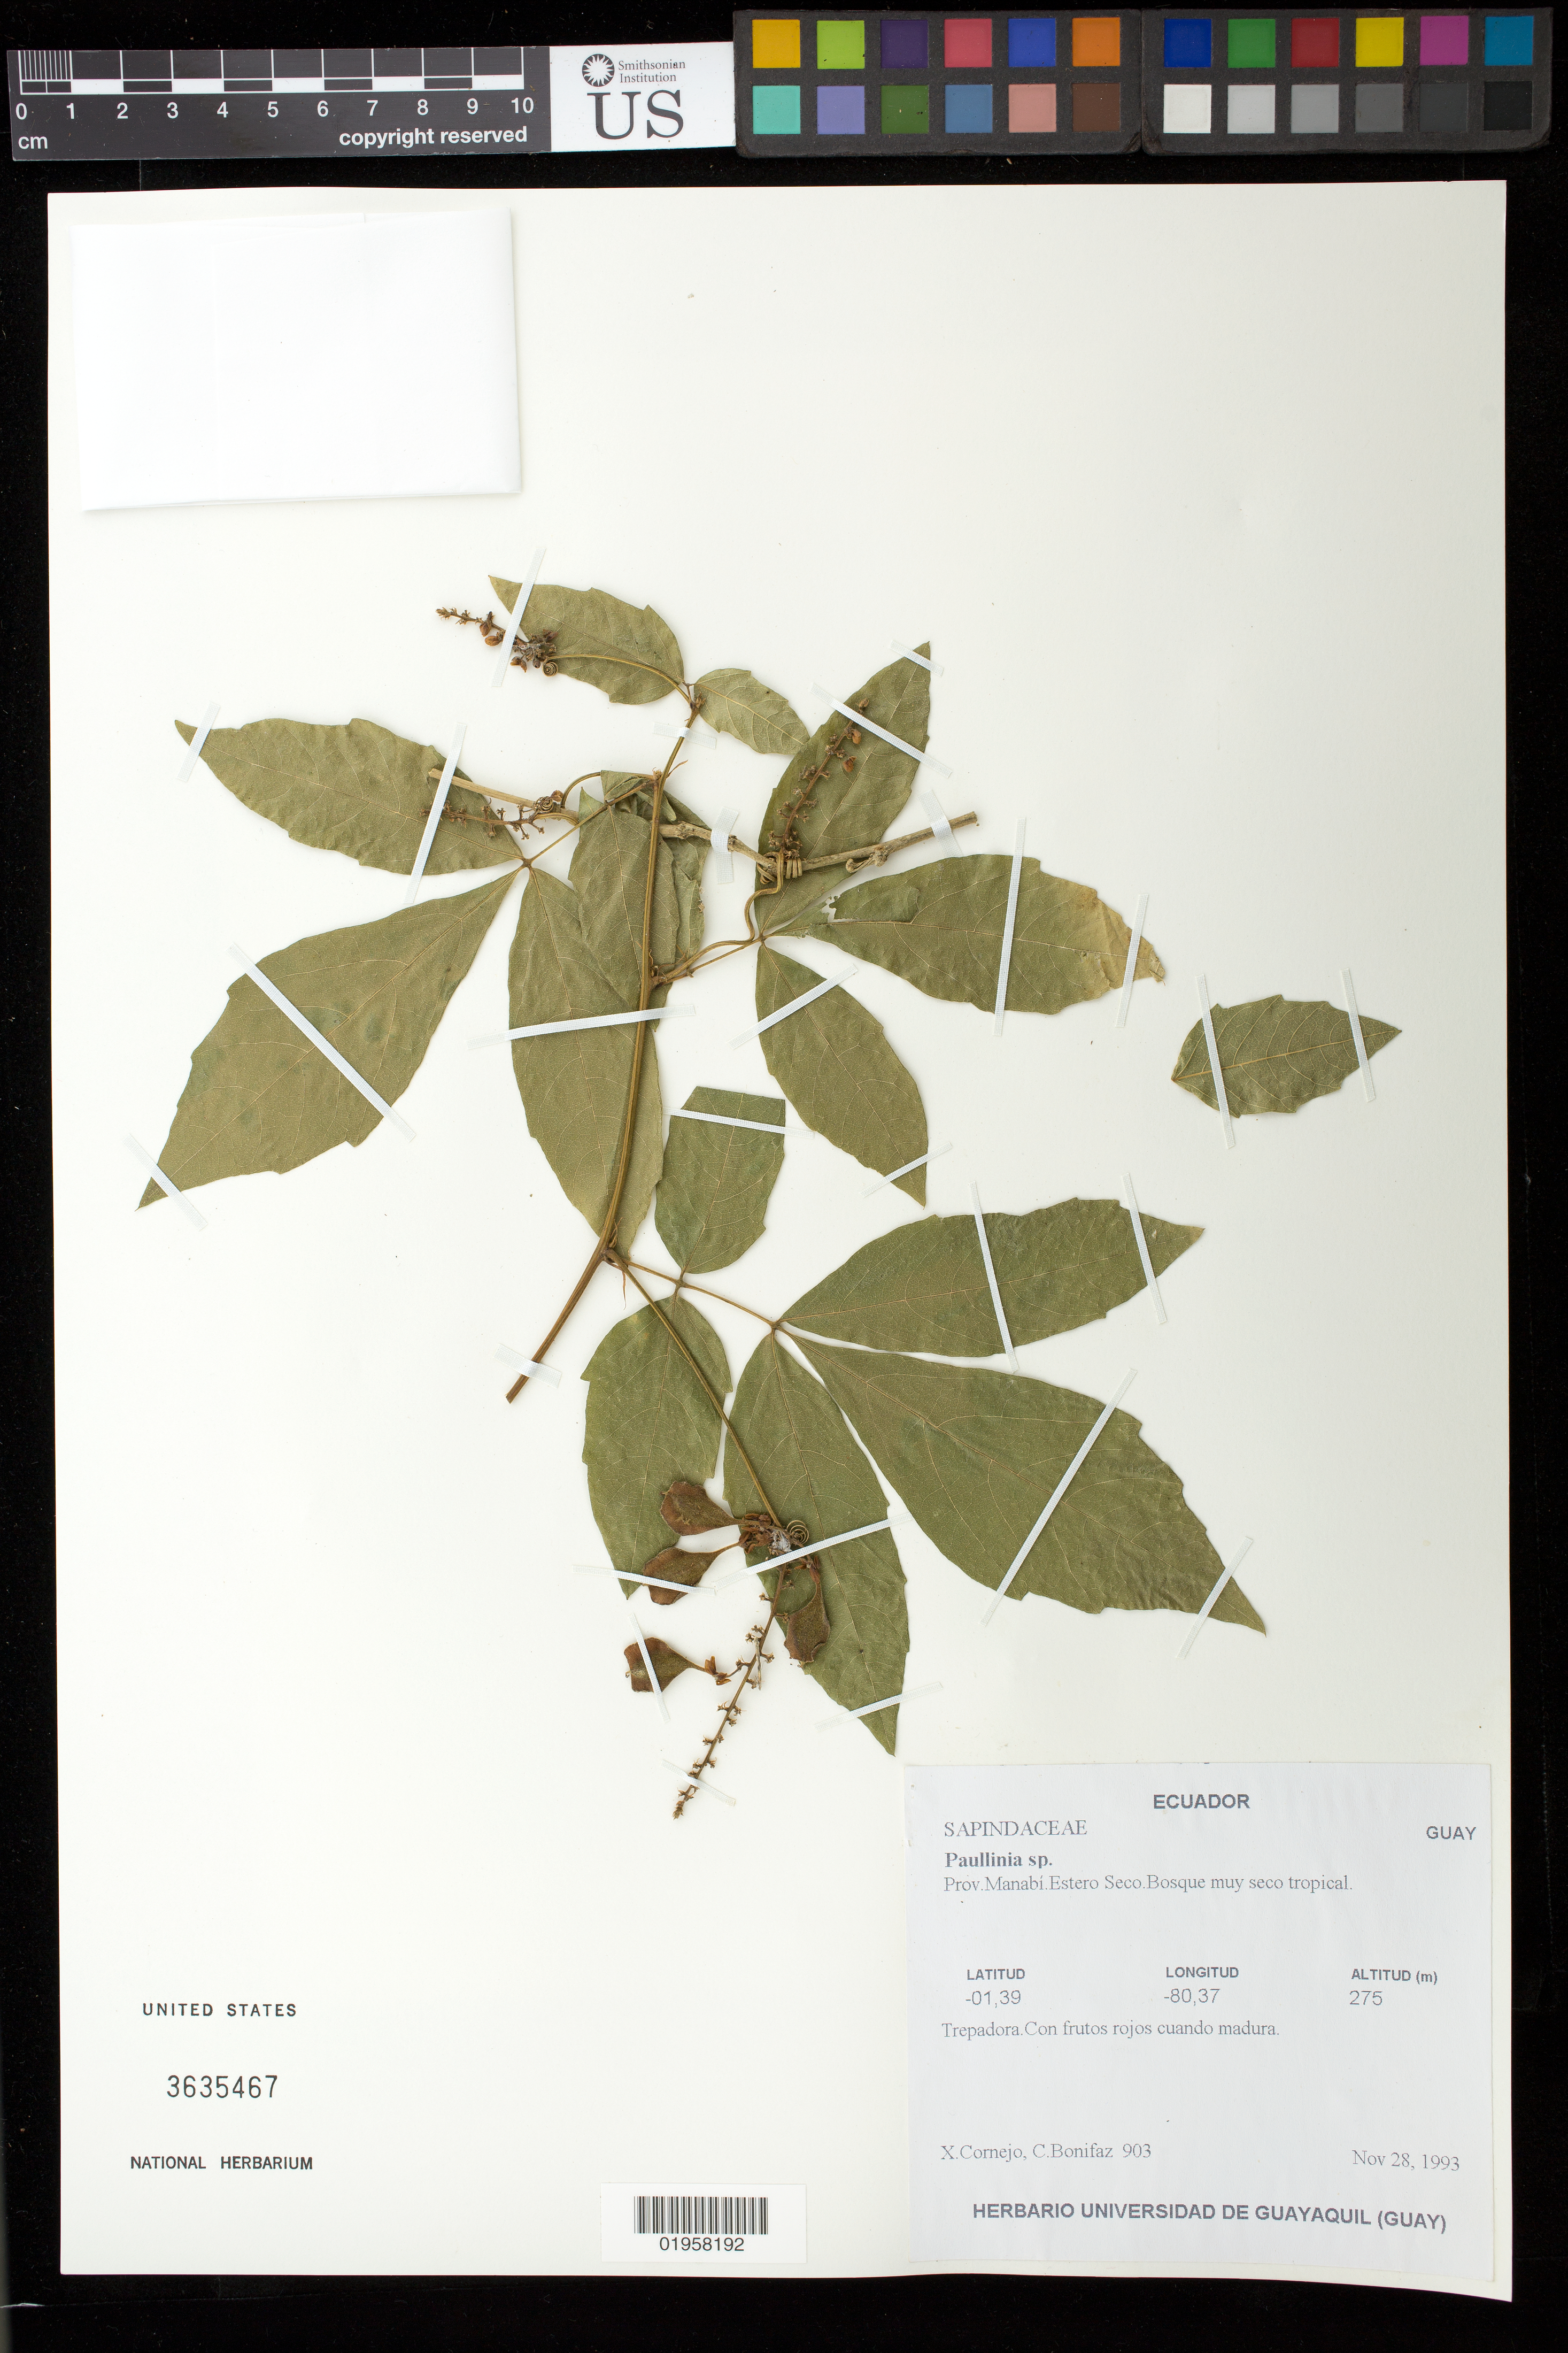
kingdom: Plantae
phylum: Tracheophyta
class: Magnoliopsida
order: Sapindales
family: Sapindaceae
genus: Paullinia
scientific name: Paullinia sp.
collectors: X. F. Cornejo & C. Bonifaz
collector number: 903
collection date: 1993-11-28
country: Ecuador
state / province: Manabí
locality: Estero Seco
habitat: Bosque muy seco tropical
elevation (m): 275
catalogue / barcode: US 3635467